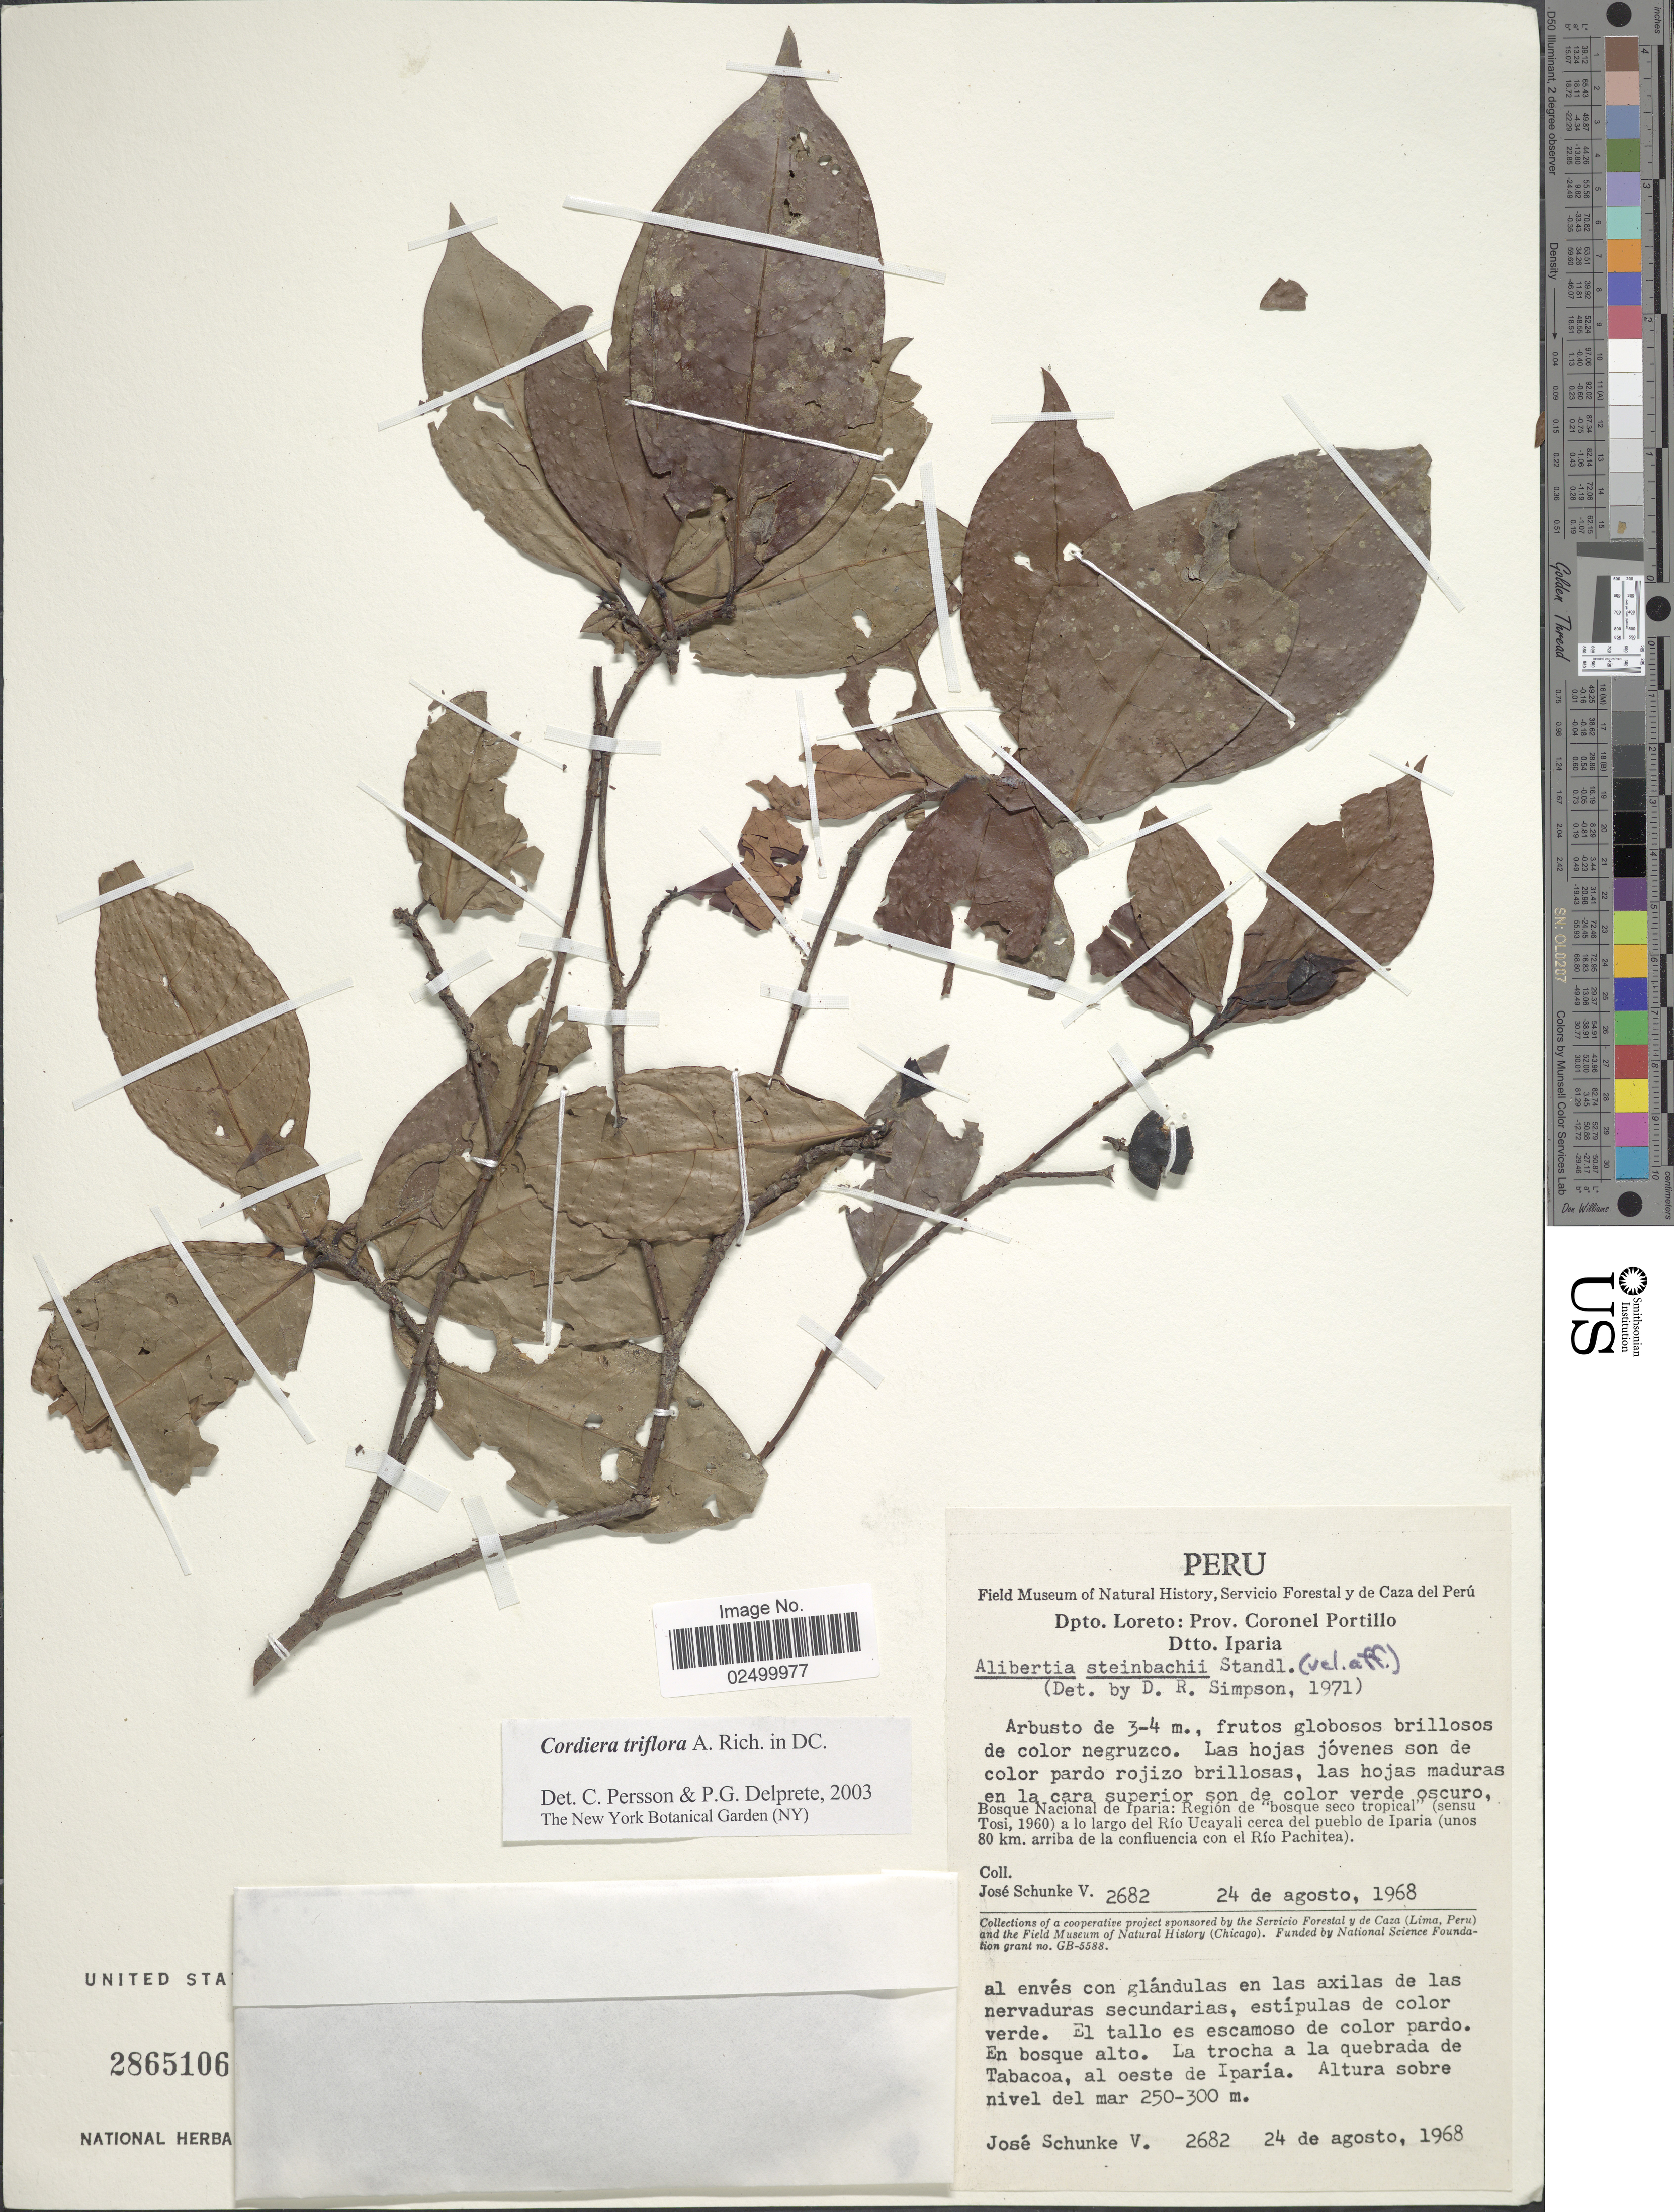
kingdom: Plantae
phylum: Tracheophyta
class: Magnoliopsida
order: Gentianales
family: Rubiaceae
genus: Cordiera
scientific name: Cordiera triflora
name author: A. Rich. ex DC.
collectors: J. Schunke Vigo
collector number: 2682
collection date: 1968-08-24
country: Peru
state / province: Loreto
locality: Prov. Coronel Portillo, Dtto. Iparia, Bosque Nacional de Iparia: Region de "bosque seco tropical" (sensu Tosi 1960) a lo largo del Rio Ucayalli cerca del puebla de Iparia (unos 80 km. arriba de la confluencia con el Rio Pachitea), la trocha a la quebrada de Tabacoa, al oeste de Iparia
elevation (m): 250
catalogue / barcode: US 2865106